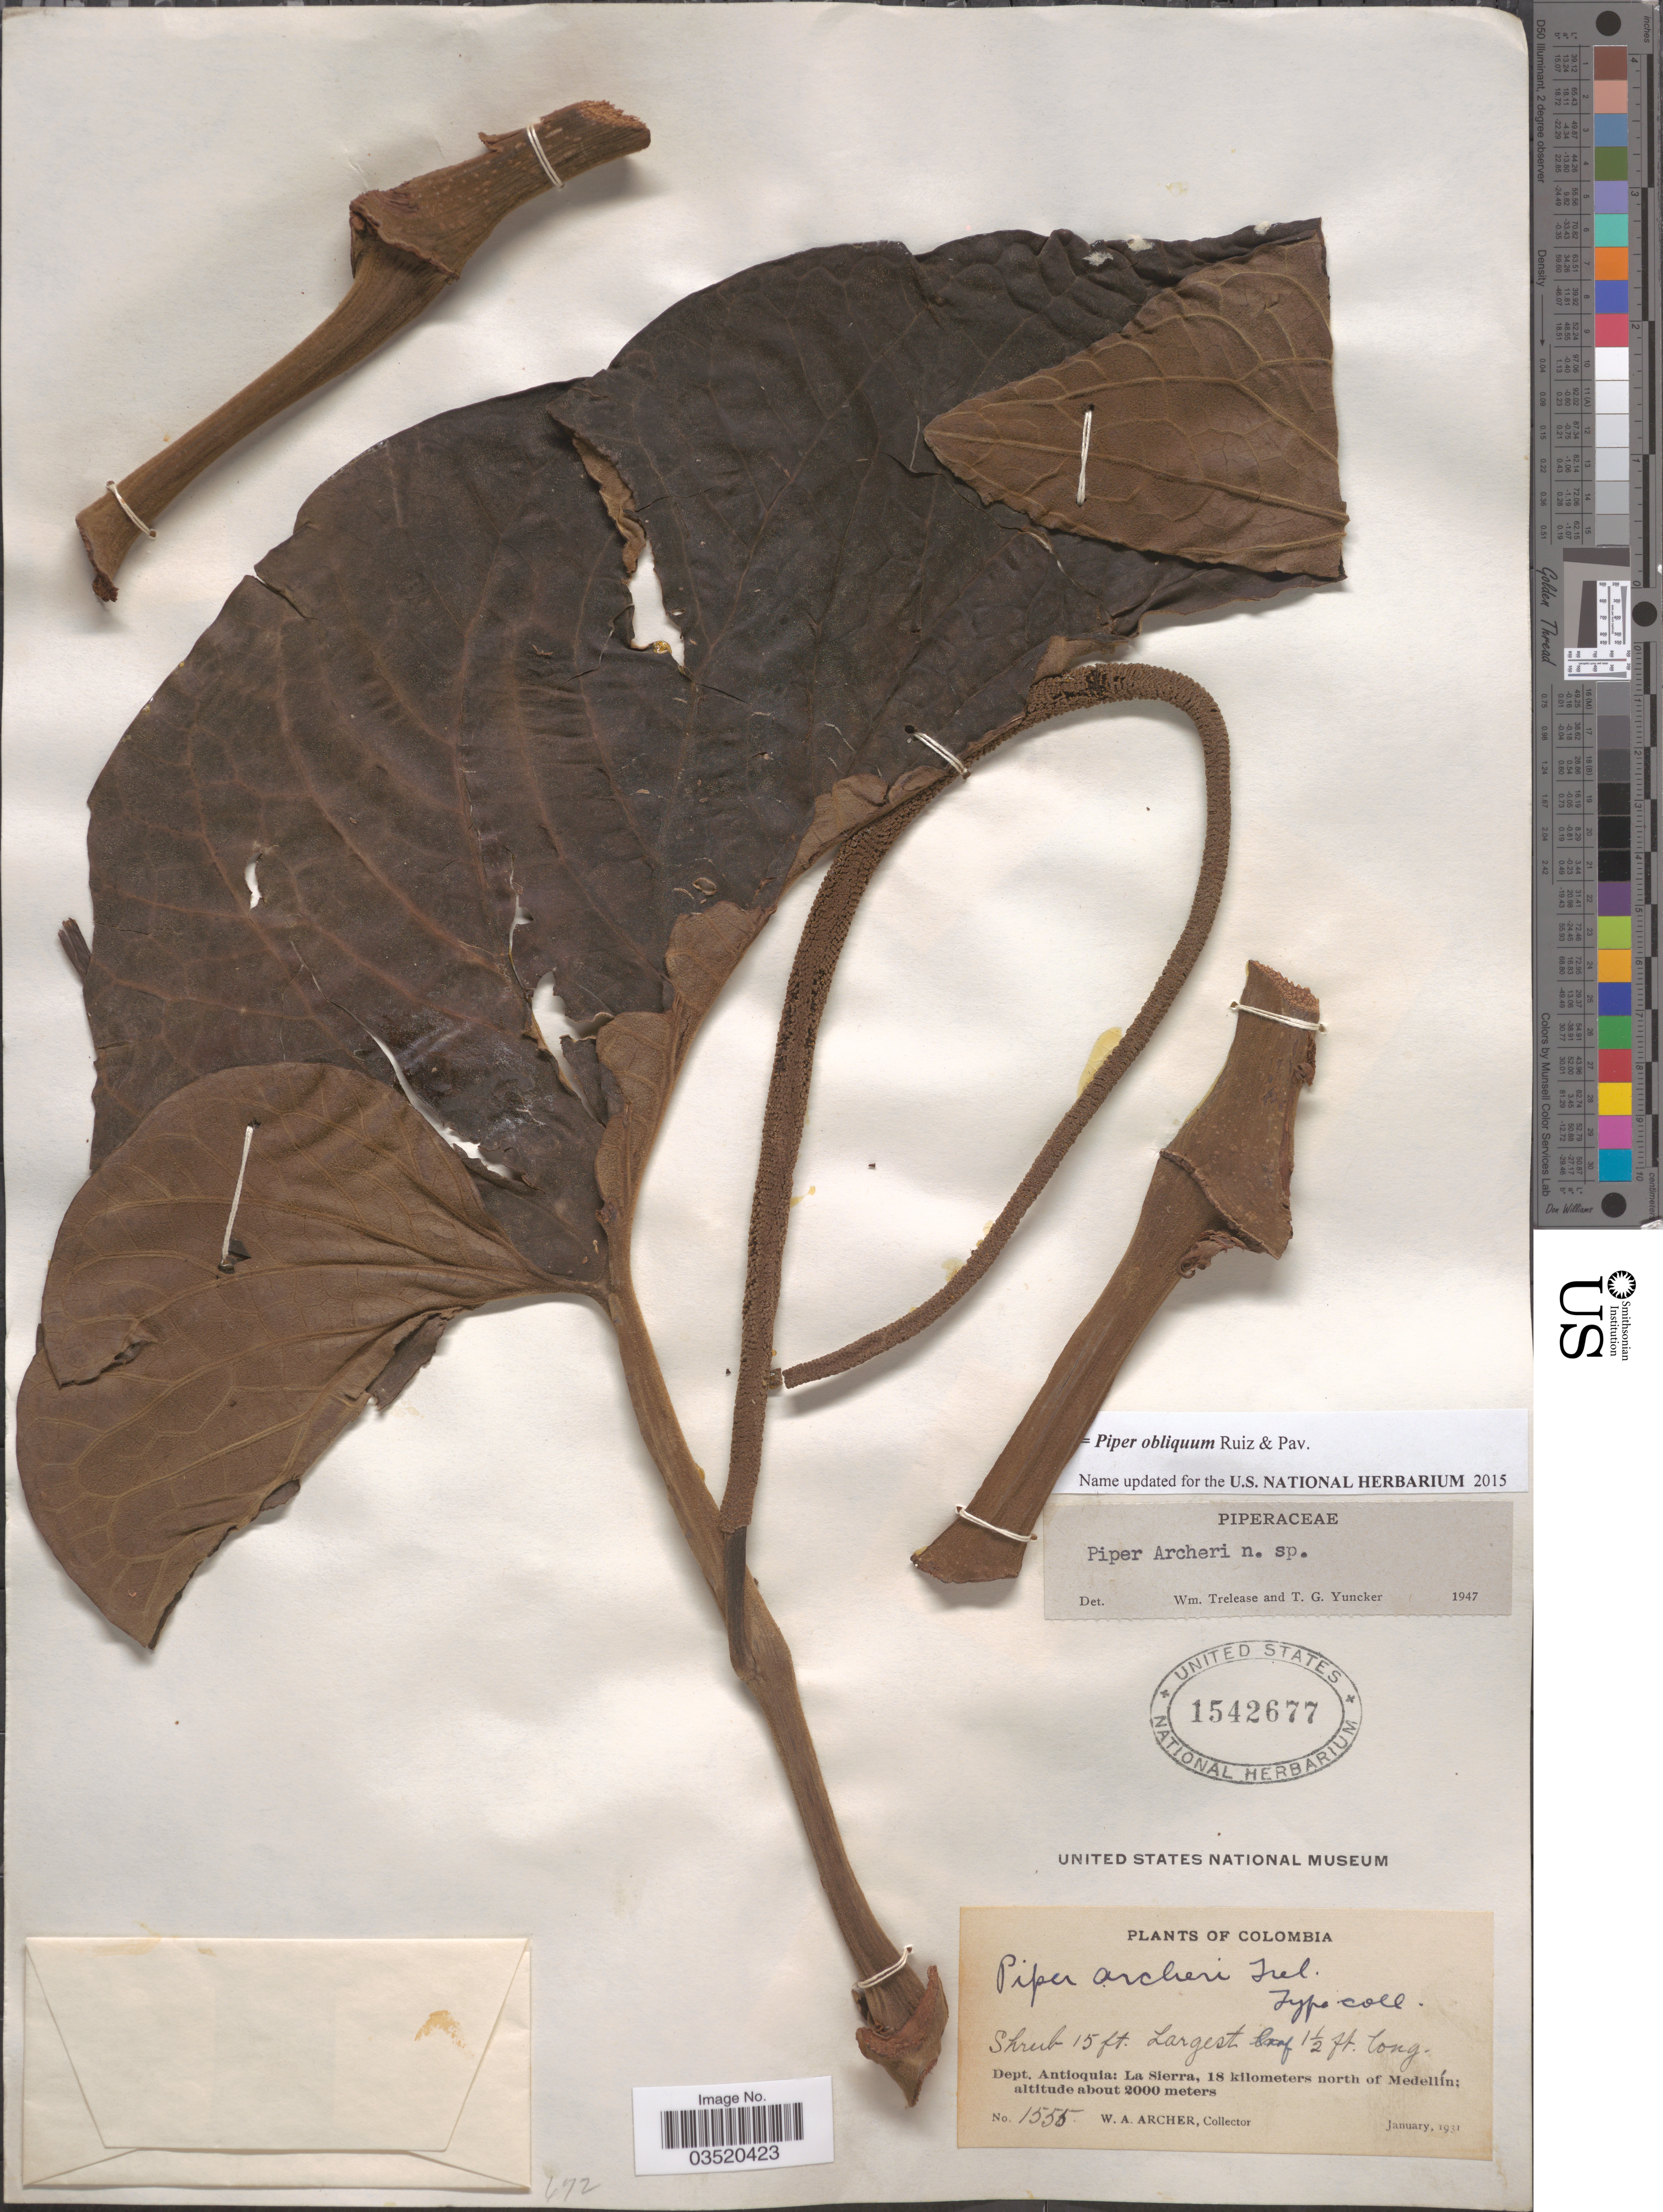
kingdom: Plantae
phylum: Tracheophyta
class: Magnoliopsida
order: Piperales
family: Piperaceae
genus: Piper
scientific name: Piper obliquum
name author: Ruiz & Pav.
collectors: W. Archer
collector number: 1555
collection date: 1931-01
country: Colombia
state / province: Antioquia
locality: Dept. Antioquia: La Sierra, 18 kilometers north of Medellín.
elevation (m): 2000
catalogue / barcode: US 1542677